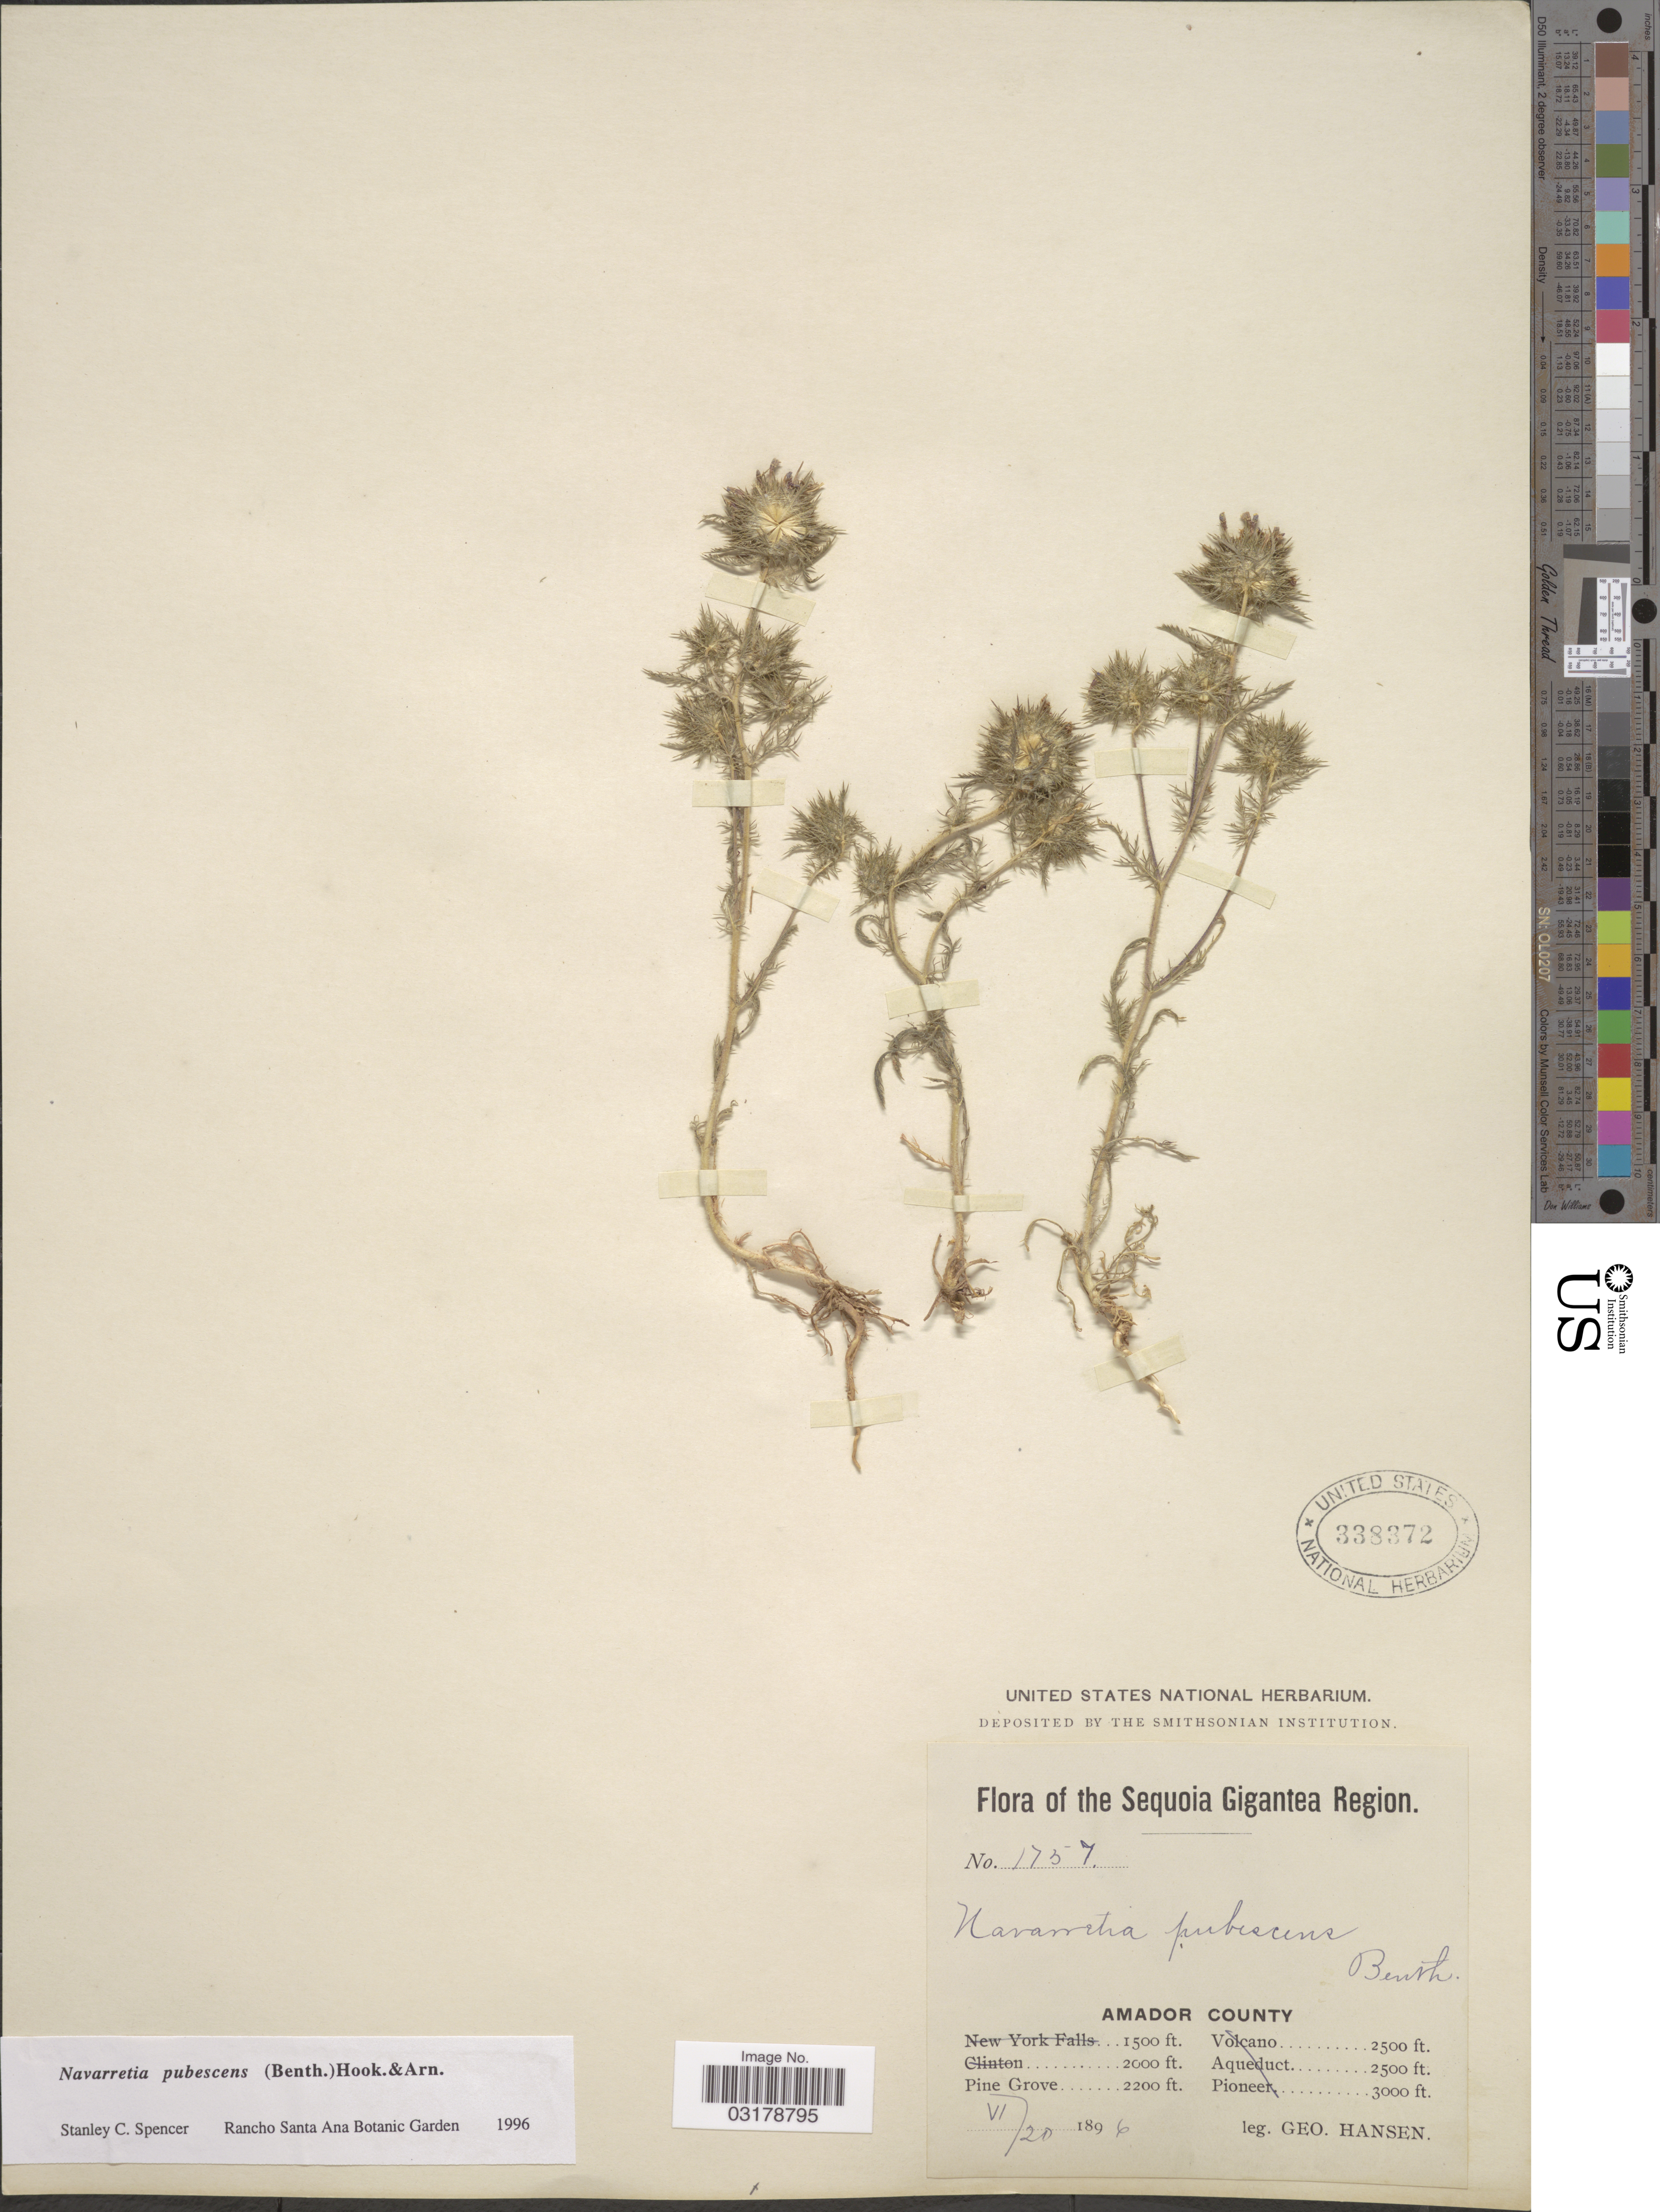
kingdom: Plantae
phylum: Tracheophyta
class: Magnoliopsida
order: Ericales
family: Polemoniaceae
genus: Navarretia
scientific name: Navarretia pubescens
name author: (Benth.) Hook. & Arn.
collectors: G. Hansen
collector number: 1757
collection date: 1896-06-20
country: United States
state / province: California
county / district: Amador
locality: The Sequoia Gigantea Region. Amador County, Pine Grove.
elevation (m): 671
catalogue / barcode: US 338372